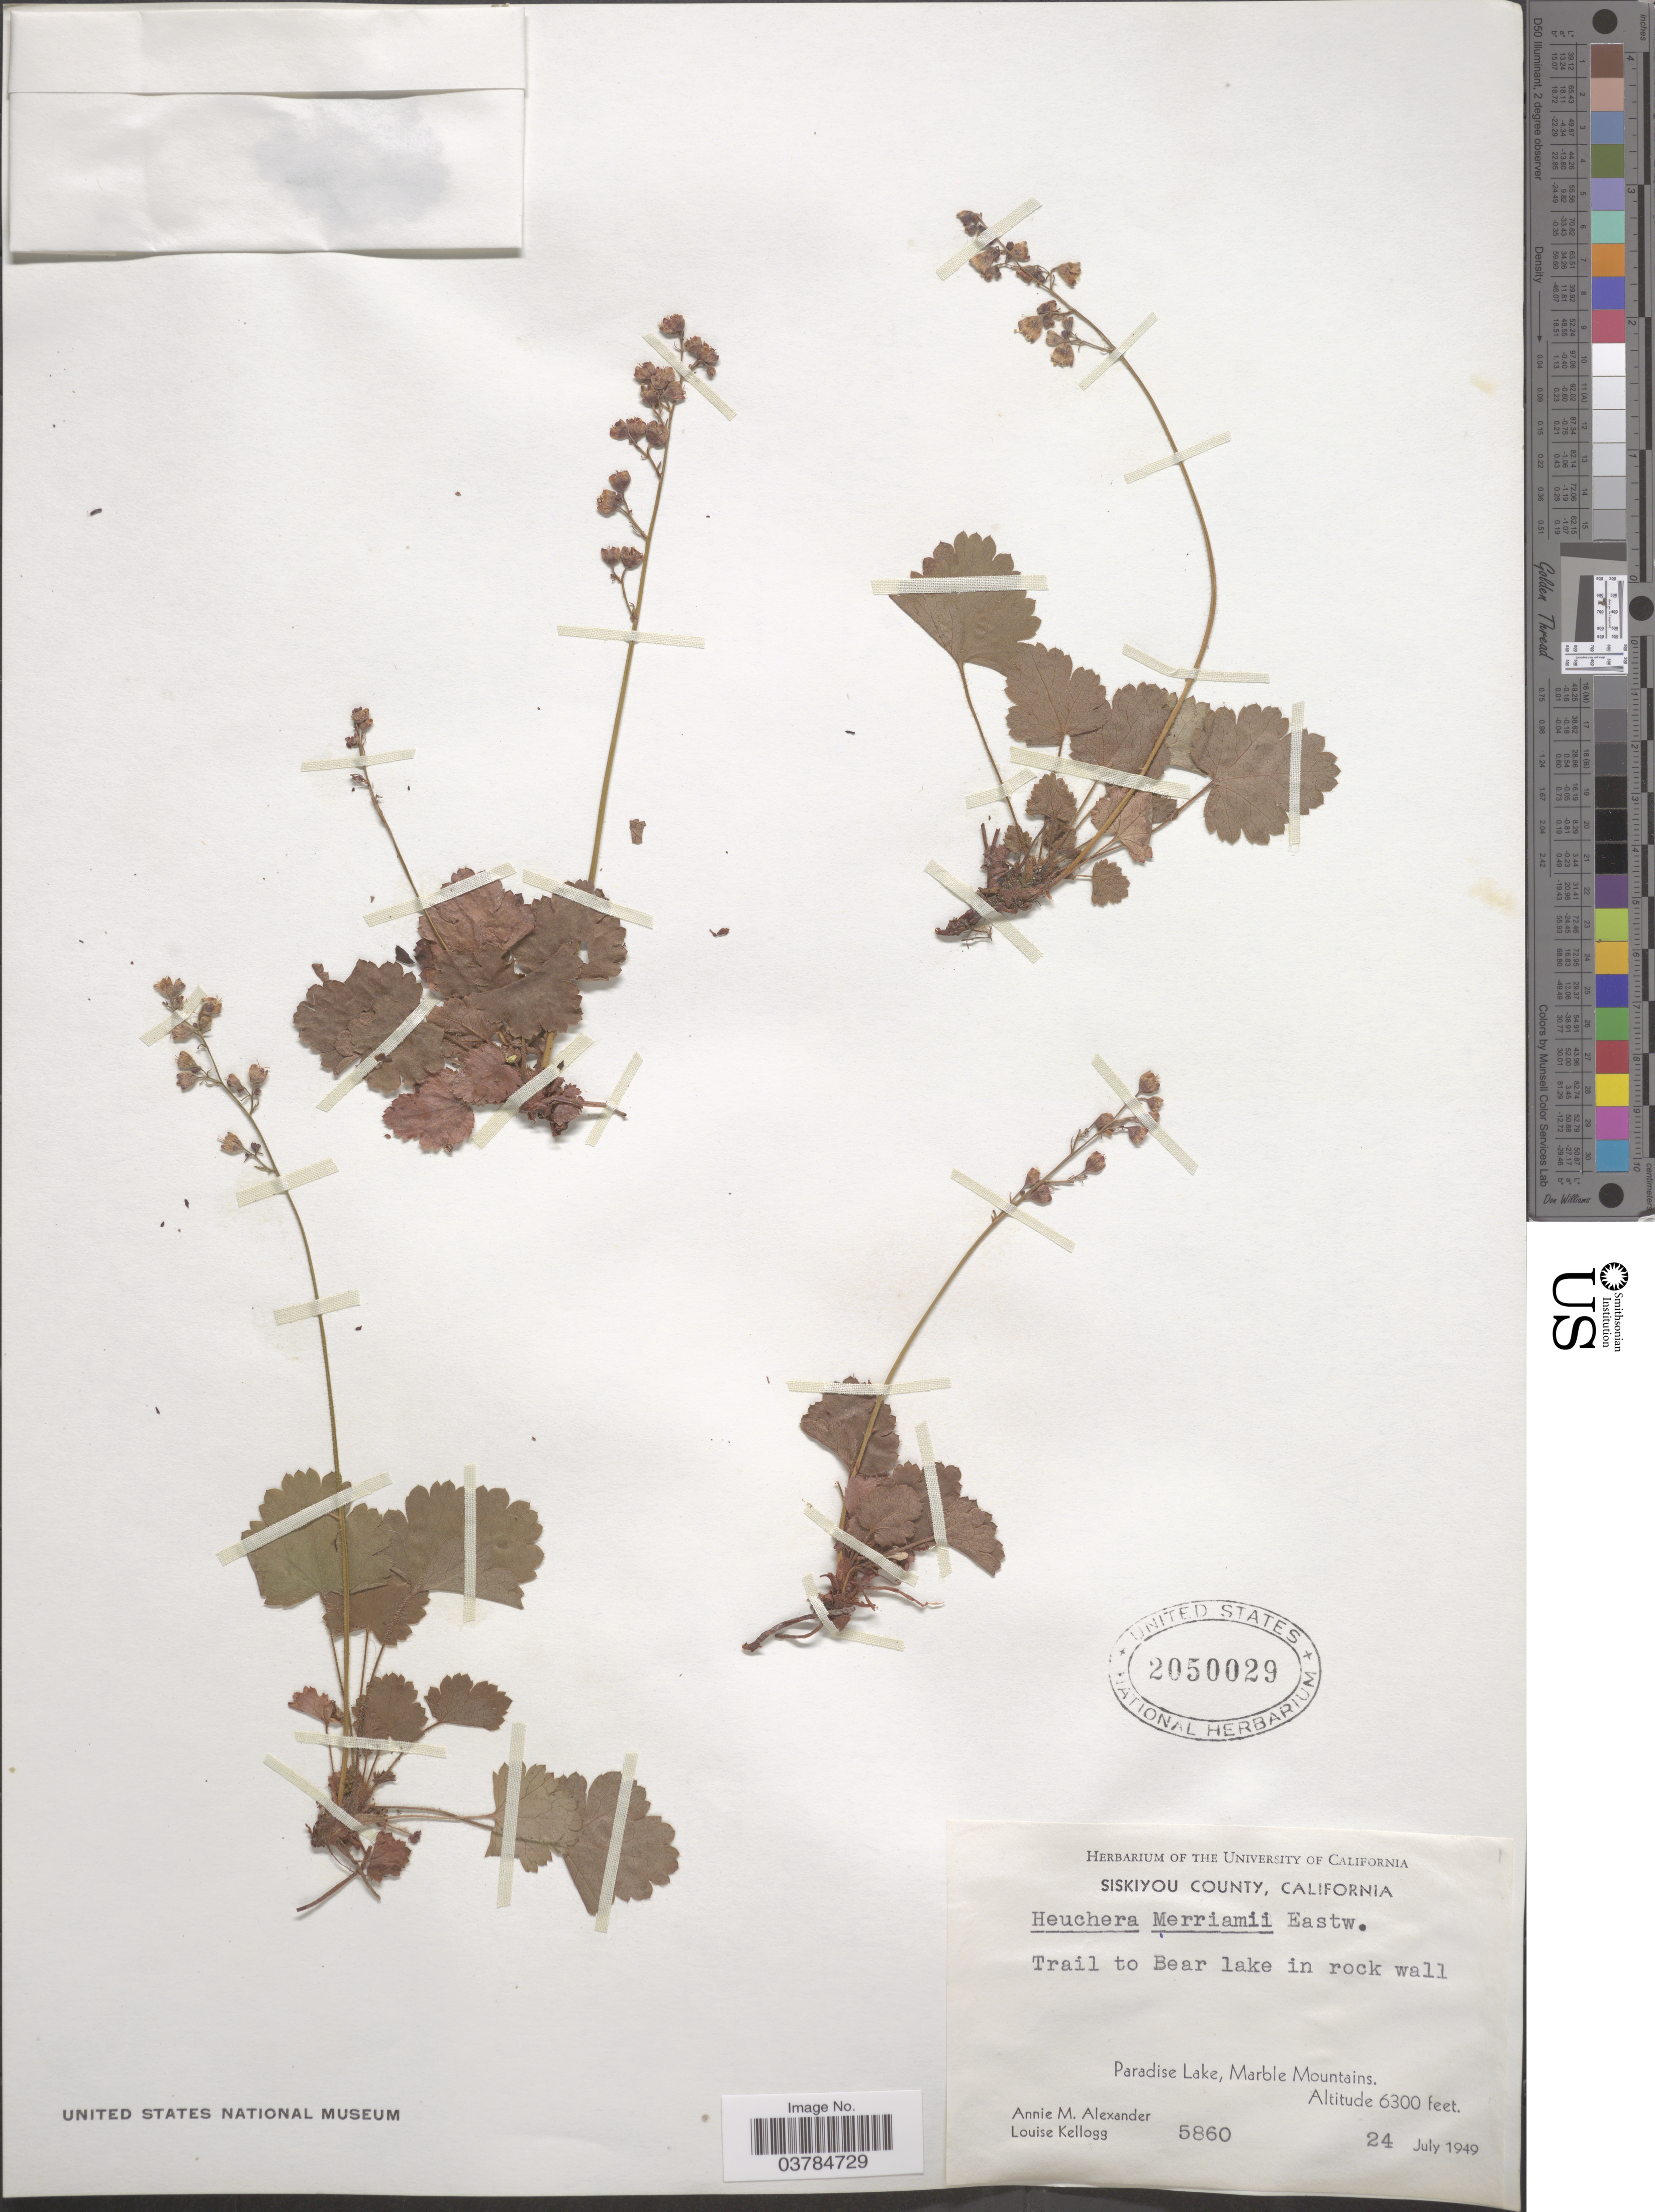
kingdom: Plantae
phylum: Tracheophyta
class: Magnoliopsida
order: Saxifragales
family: Saxifragaceae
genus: Heuchera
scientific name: Heuchera merriamii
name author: Eastw.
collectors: A. M. Alexander & L. Kellogg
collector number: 5860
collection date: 1949-07-24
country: United States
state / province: California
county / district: Siskiyou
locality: Siskiyou County. Paradise Lake, Marble Mountains.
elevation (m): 1920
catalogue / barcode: US 2050029